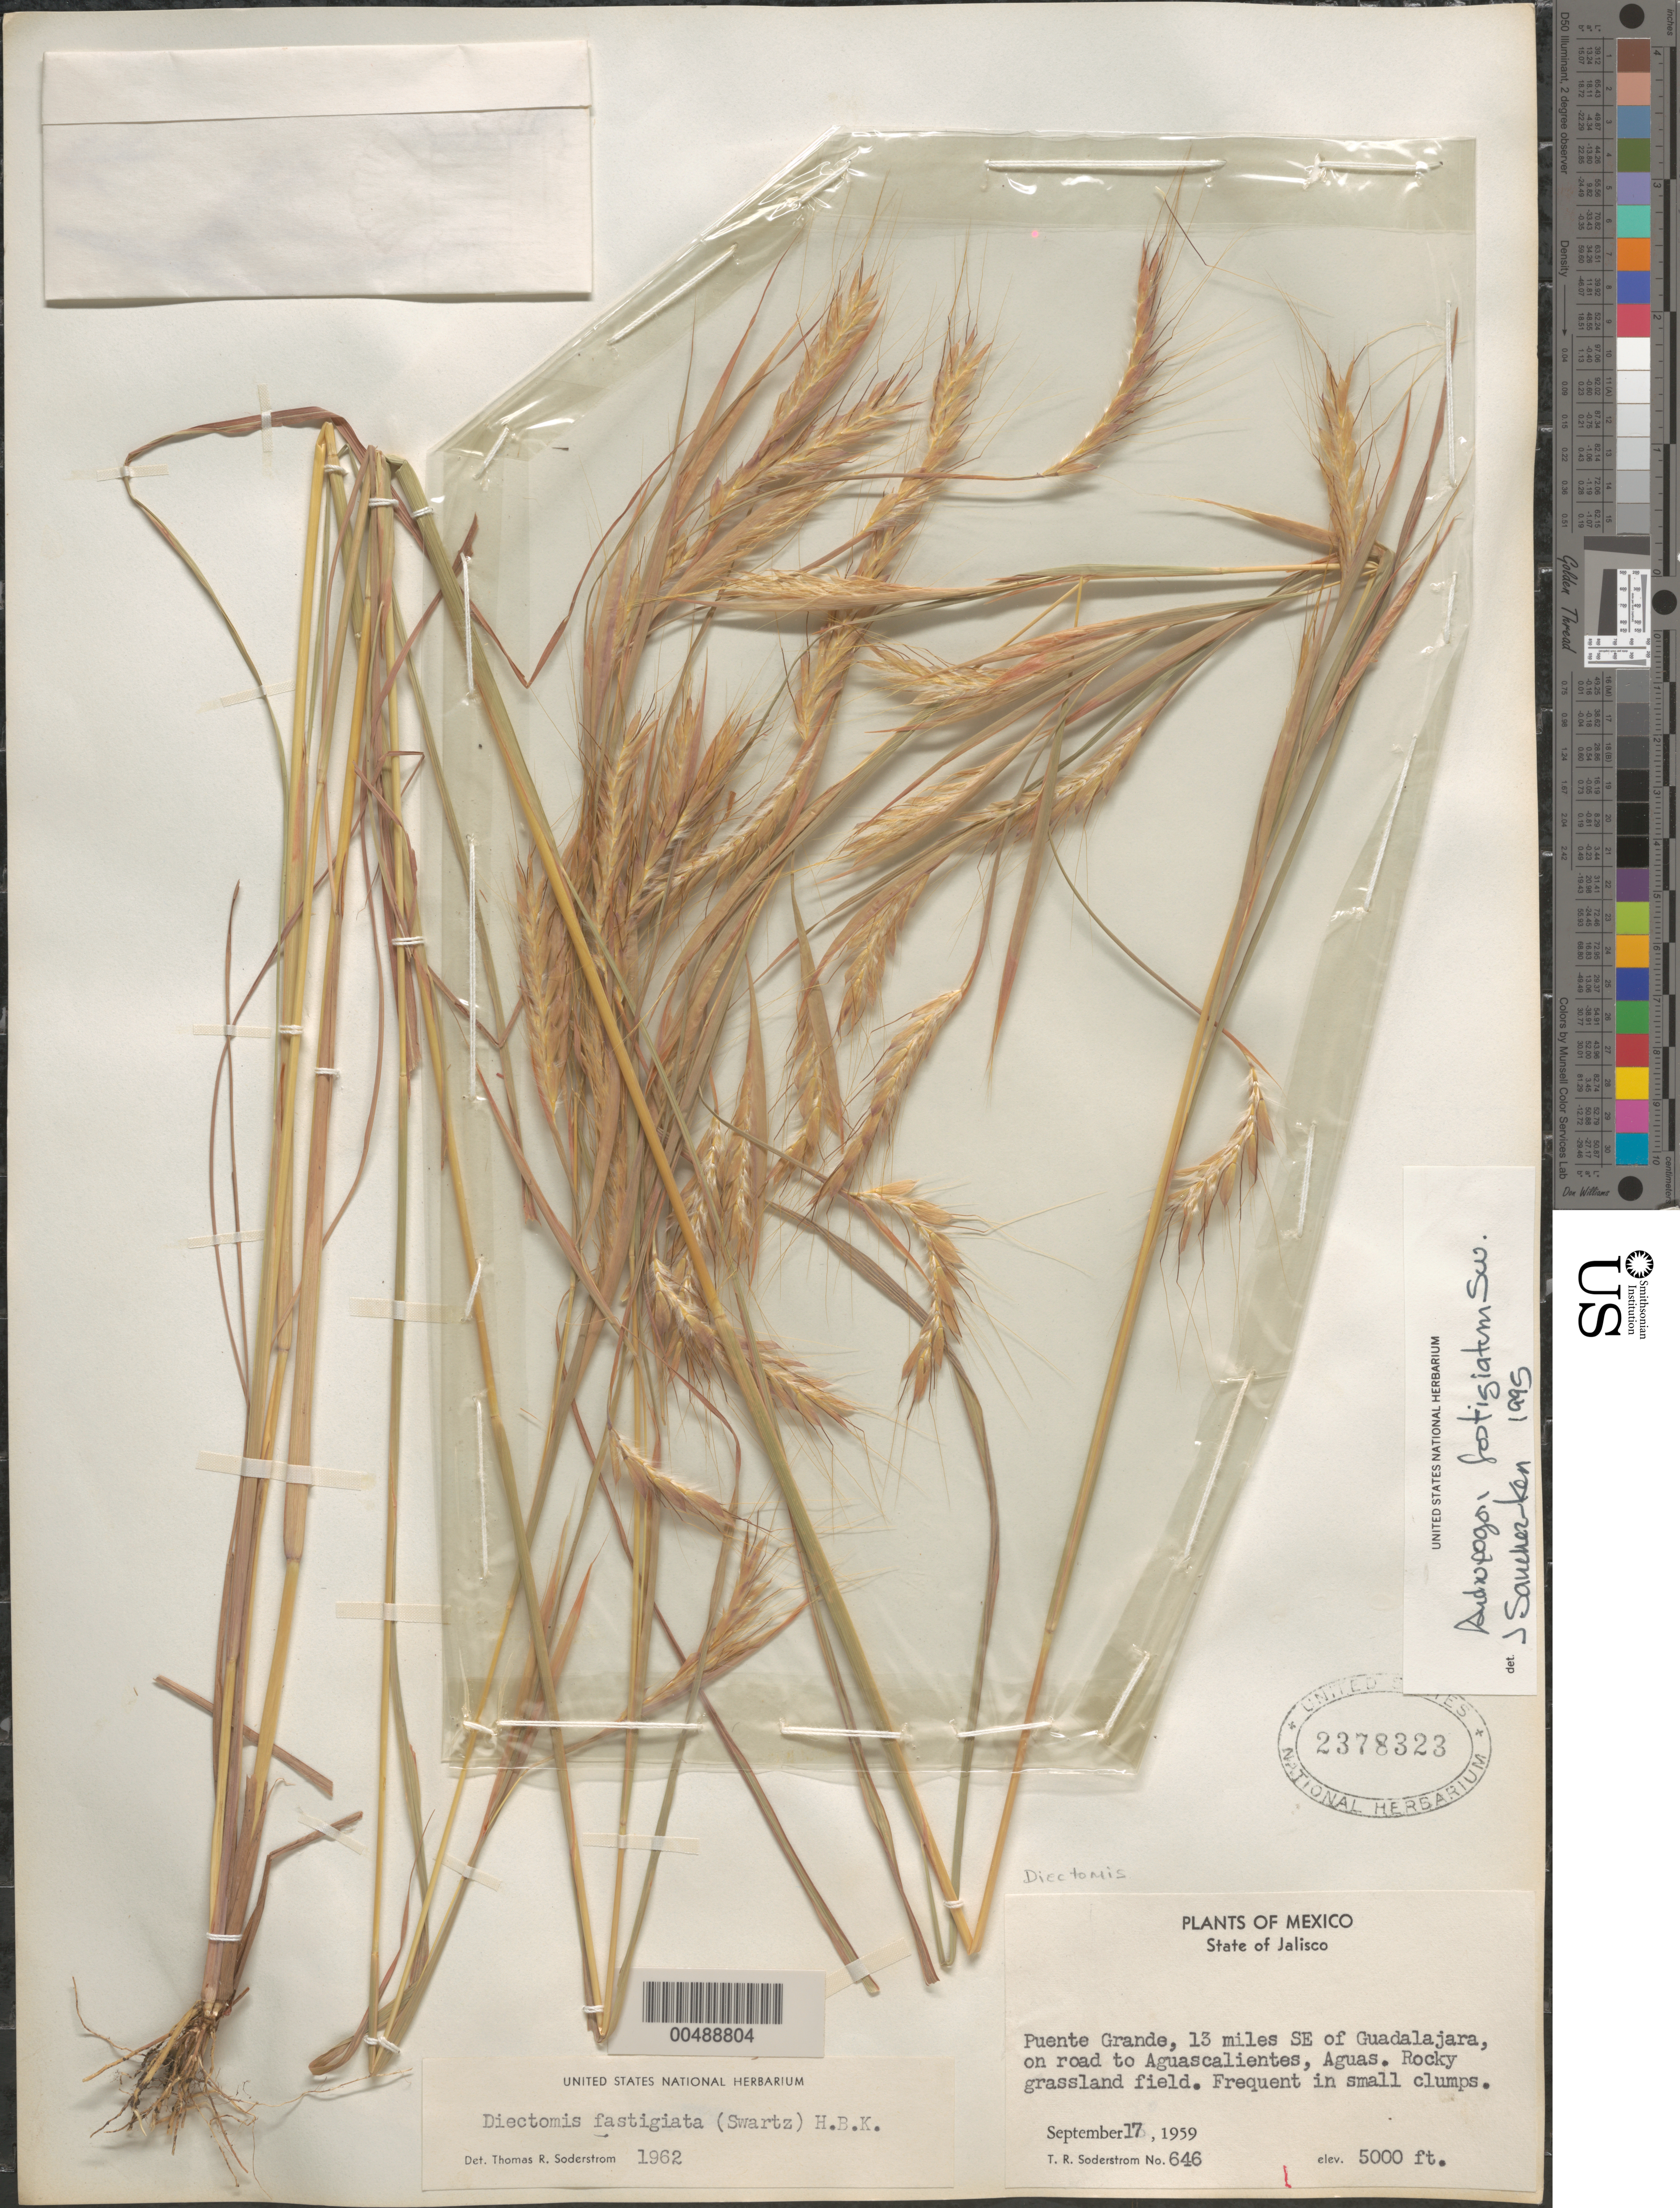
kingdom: Plantae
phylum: Tracheophyta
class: Liliopsida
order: Poales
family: Poaceae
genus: Andropogon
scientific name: Andropogon fastigiatus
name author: Sw.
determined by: Sánchez-Ken, J. G.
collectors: T. R. Soderstrom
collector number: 646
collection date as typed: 17 Sep 1959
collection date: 1959-09-17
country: Mexico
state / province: Jalisco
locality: Puente Grande, 13 mi SE of Guadalajara, on rd to Aguascalientes, Aguas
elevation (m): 1524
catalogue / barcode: US 2378323